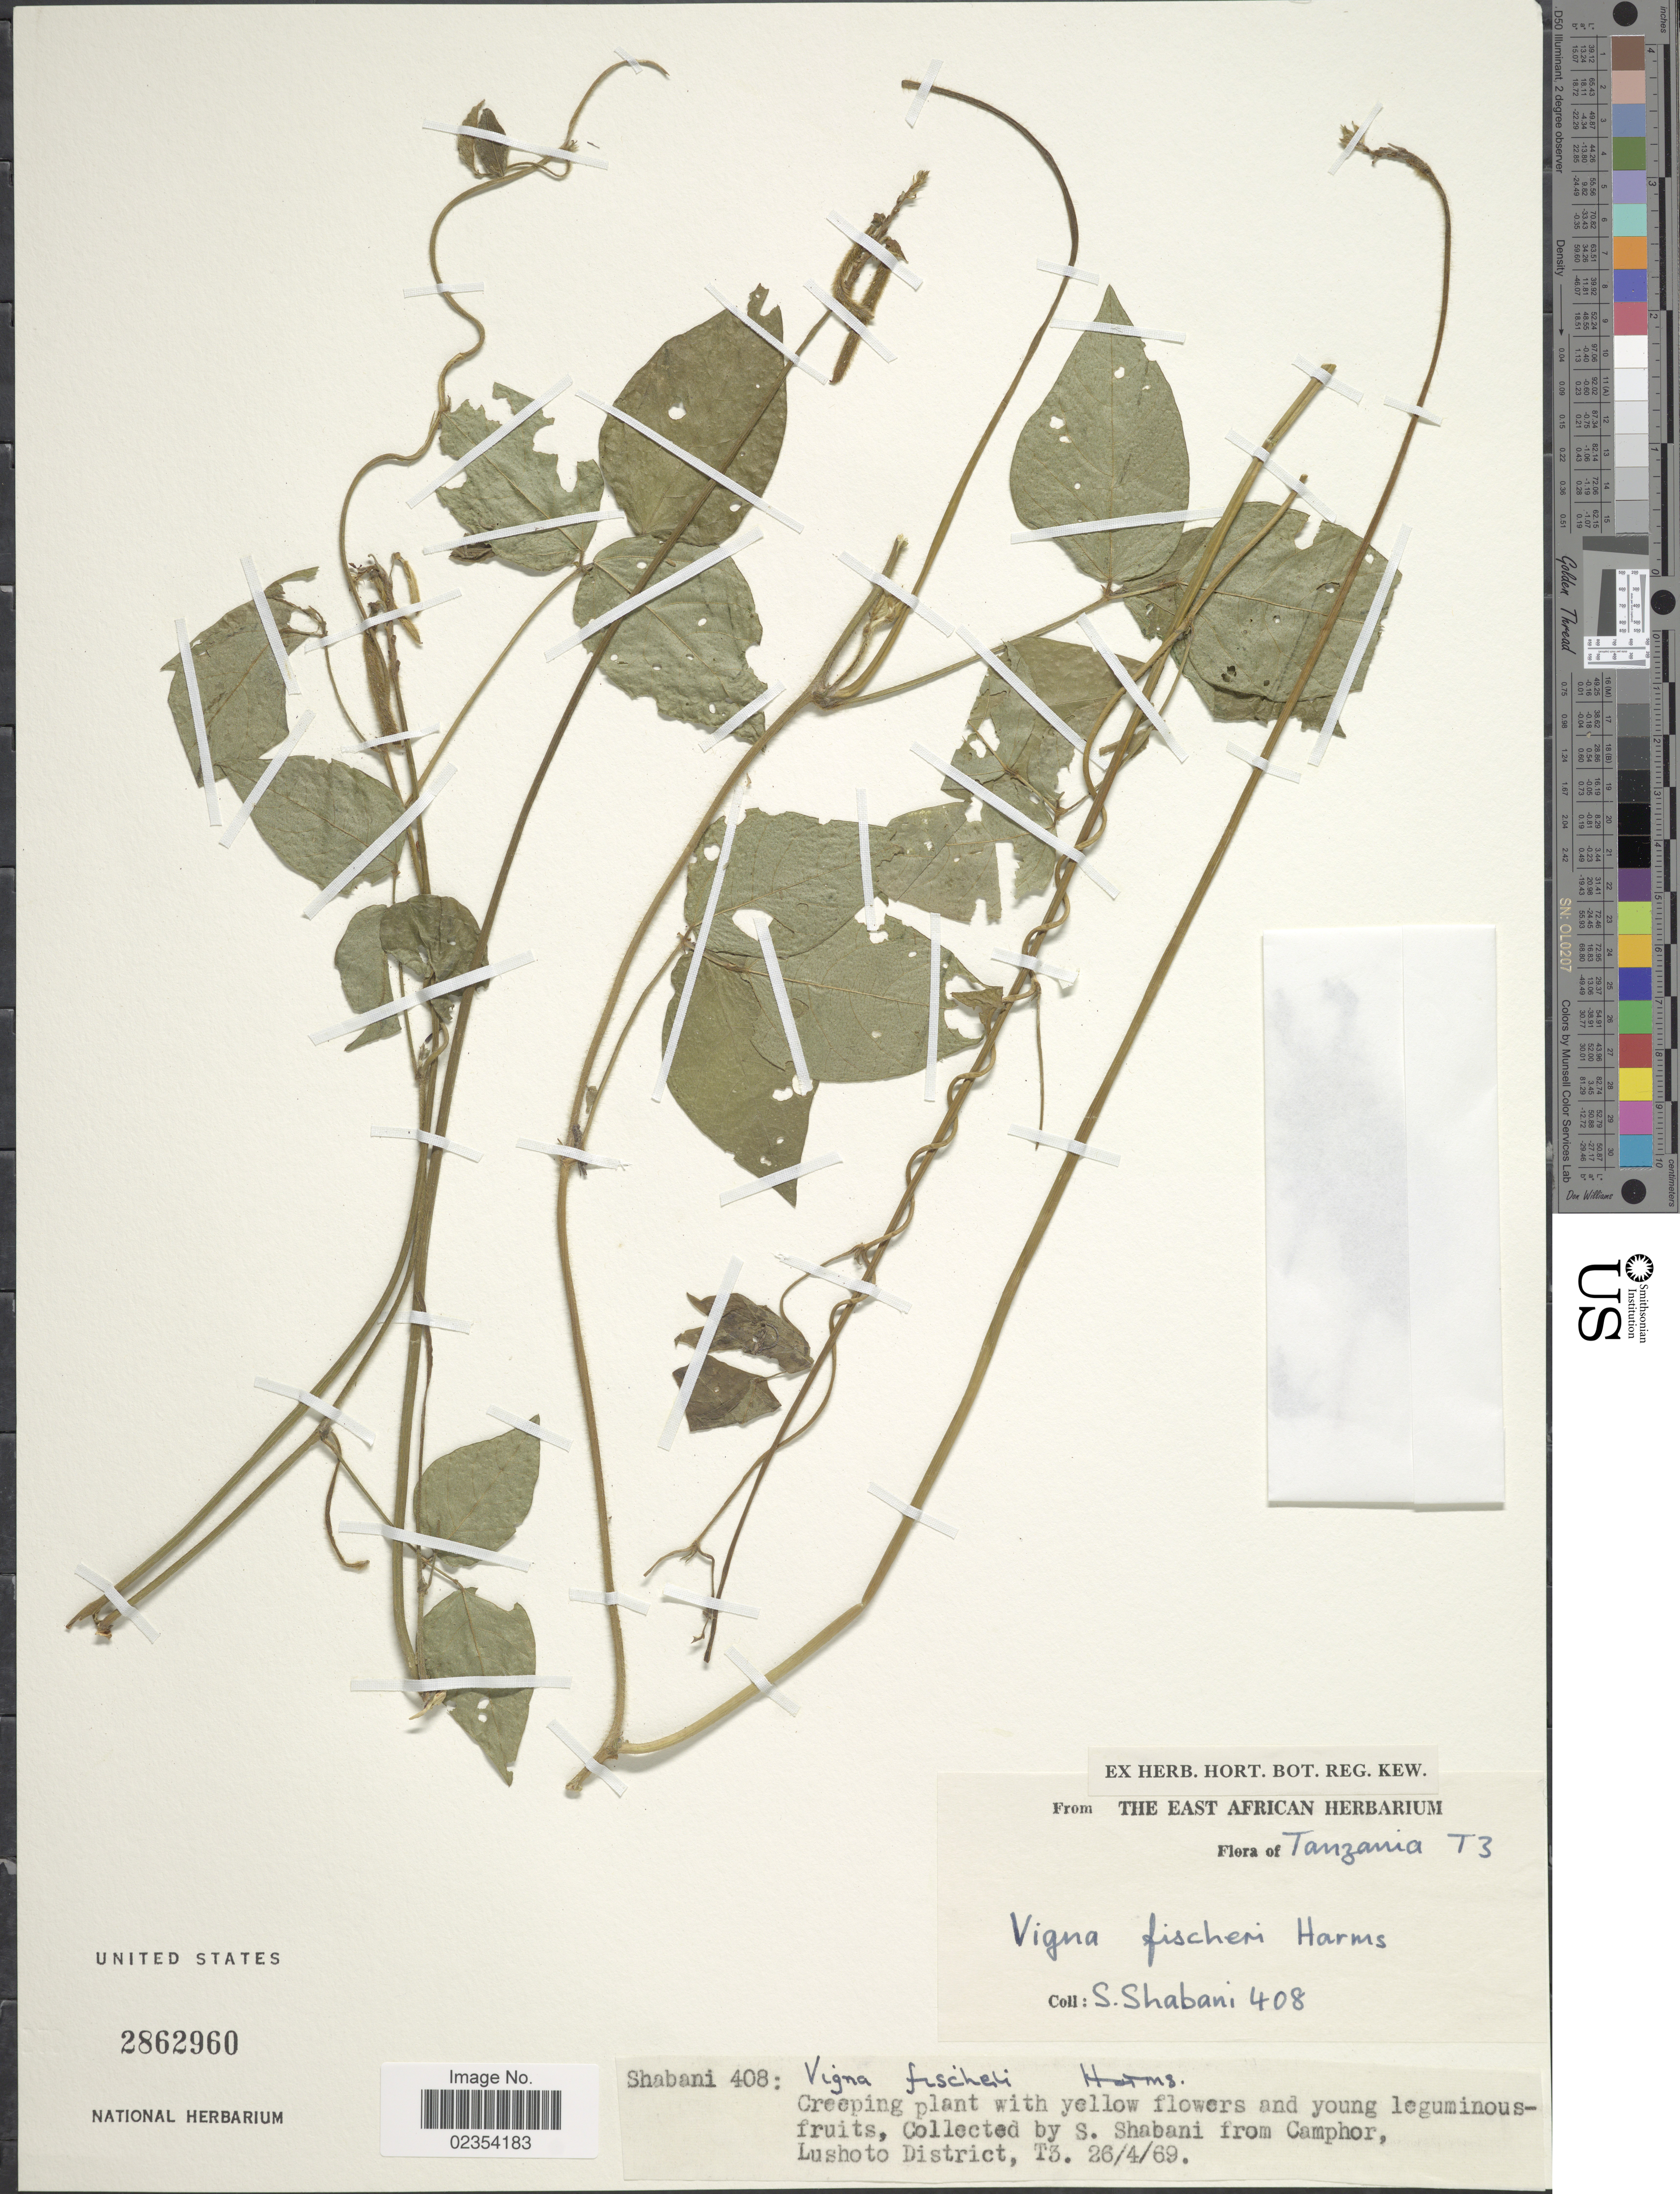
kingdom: Plantae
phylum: Tracheophyta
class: Magnoliopsida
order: Fabales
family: Fabaceae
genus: Vigna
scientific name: Vigna fischeri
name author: Harms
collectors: -. Shabani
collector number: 408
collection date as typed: Transcribed d/m/y: 26/4/69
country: Tanzania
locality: T3, Camphor, Lushoto District.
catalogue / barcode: US 2862960